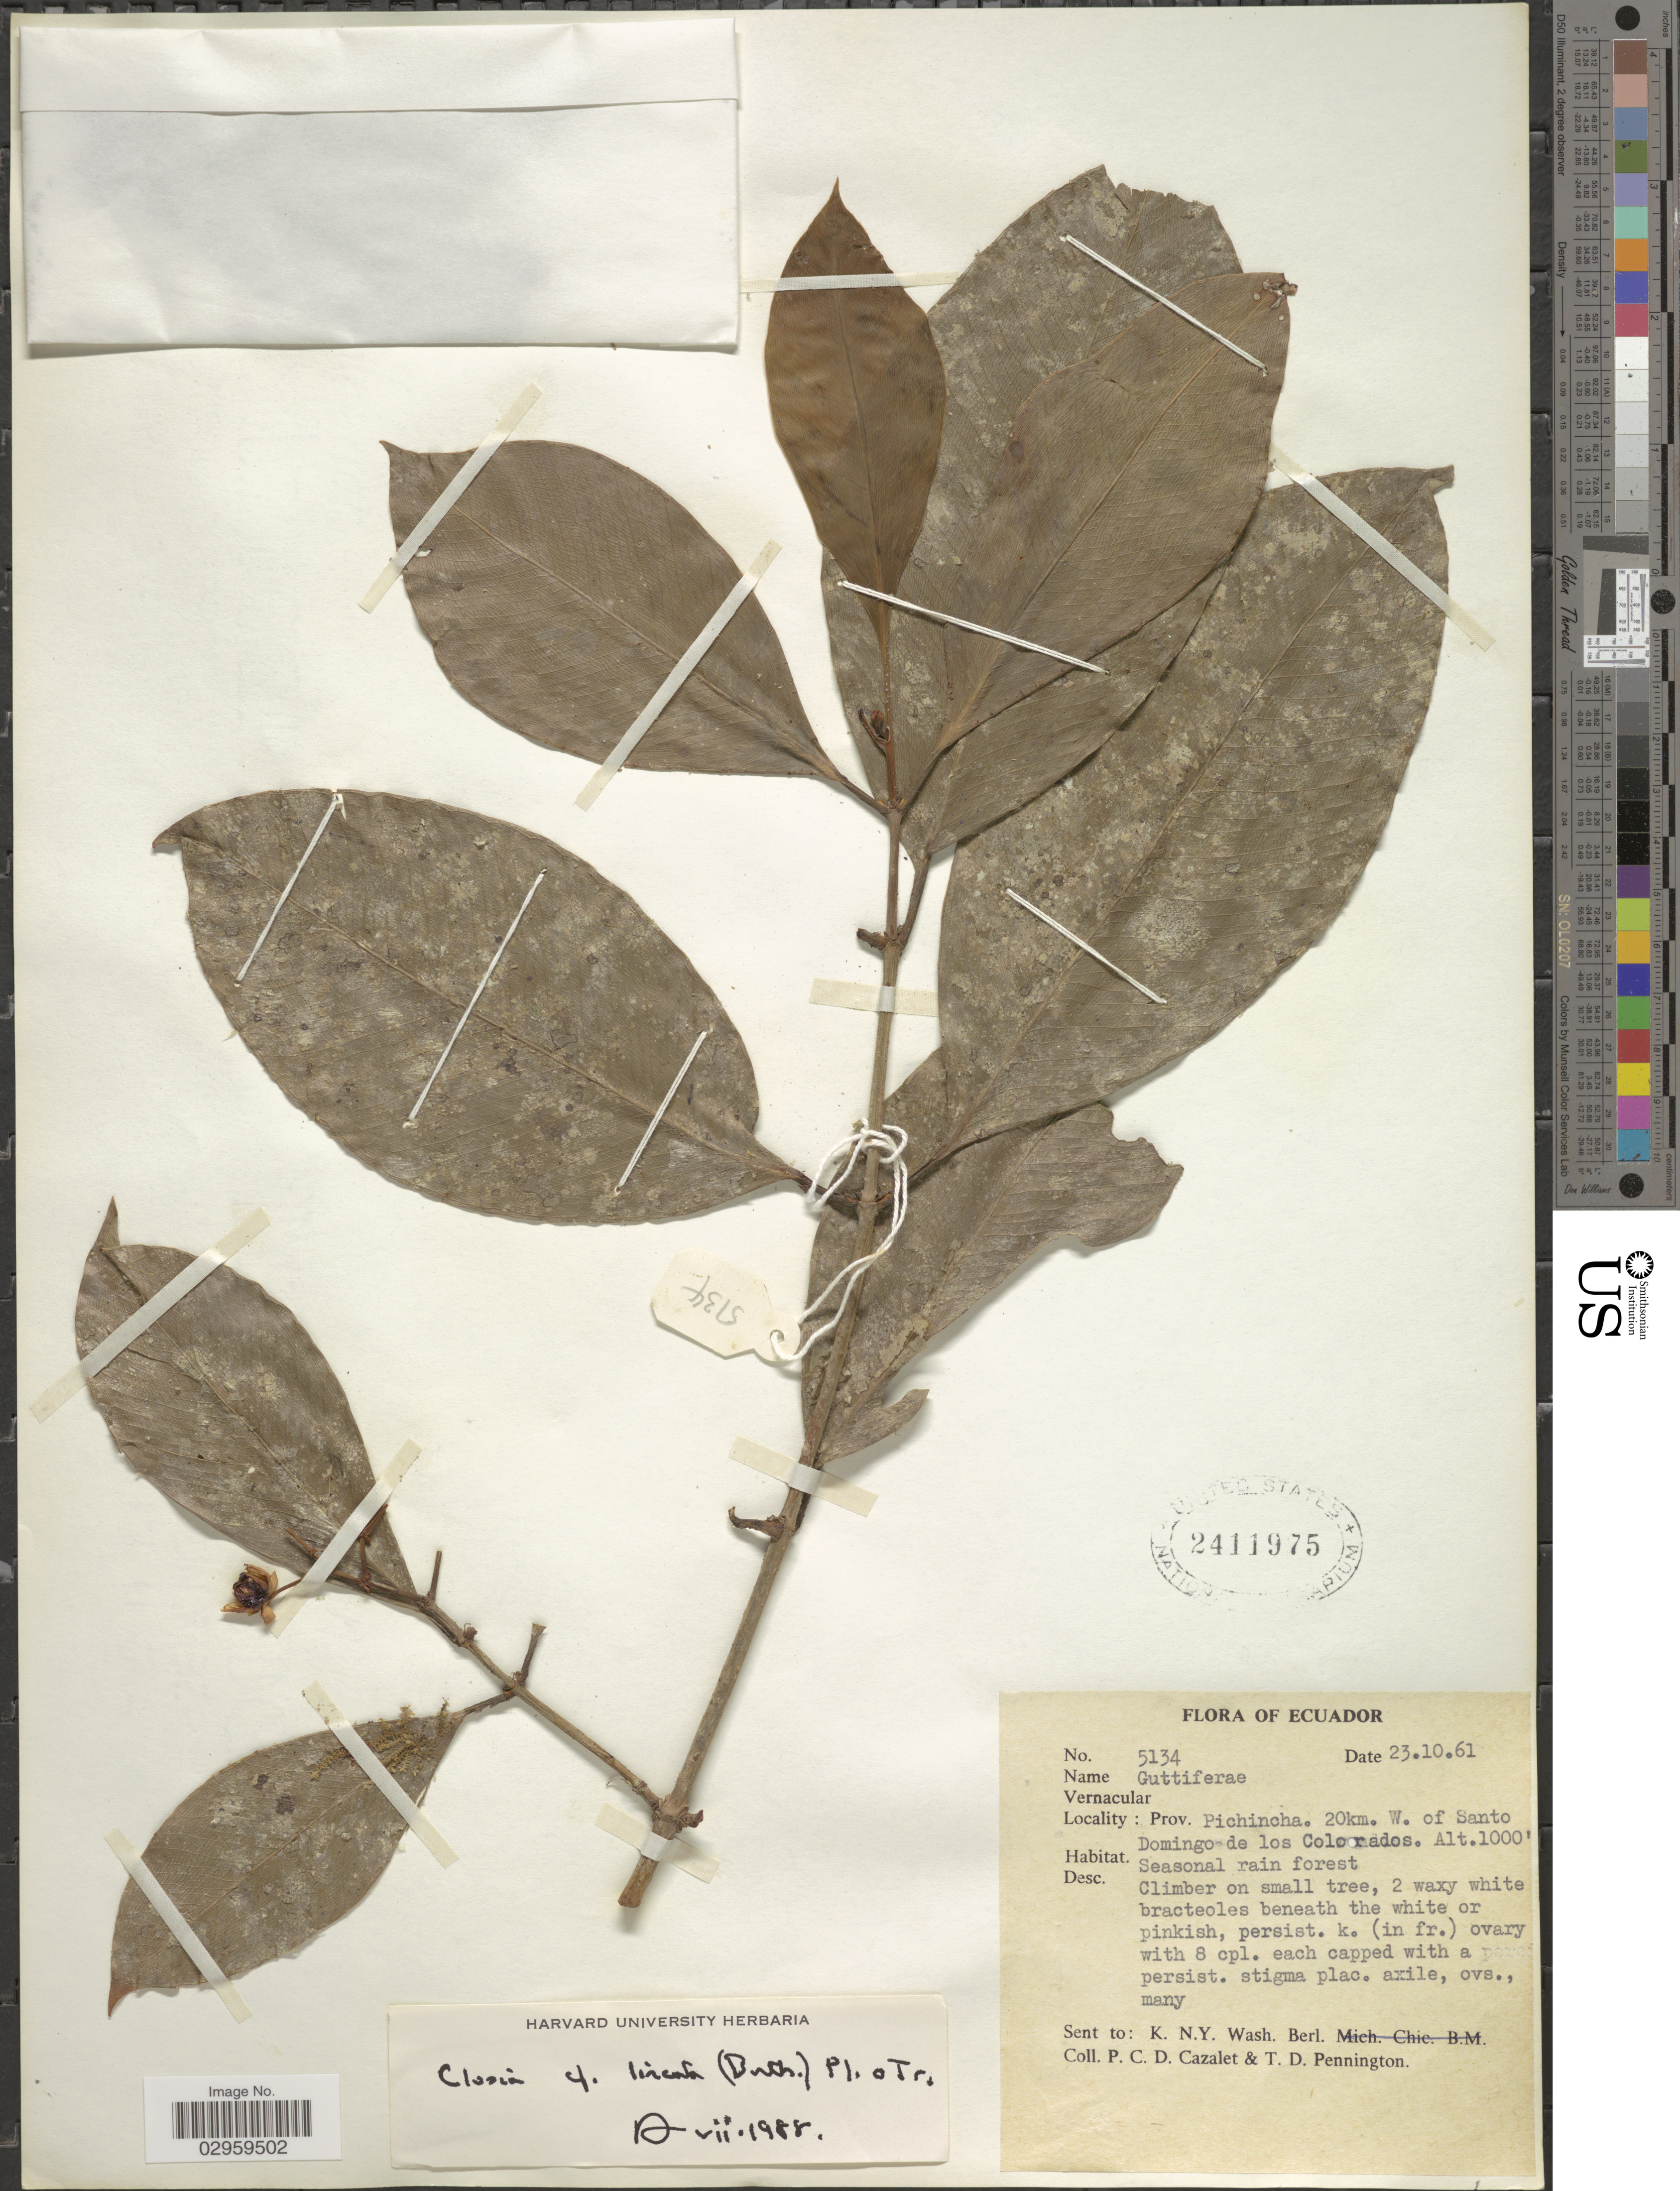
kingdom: Plantae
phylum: Tracheophyta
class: Magnoliopsida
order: Malpighiales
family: Clusiaceae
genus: Clusia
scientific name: Clusia lineata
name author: (Benth.) Planch. & Triana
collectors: P. C. D. Cazalet & T. D. Pennington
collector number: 5134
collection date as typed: Transcribed d/m/y: 23/10/61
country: Ecuador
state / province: Pichincha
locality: Prov. Pichincha. 20km. W. of Santo Domingo de los Colorados.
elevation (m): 305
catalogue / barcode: US 2411975